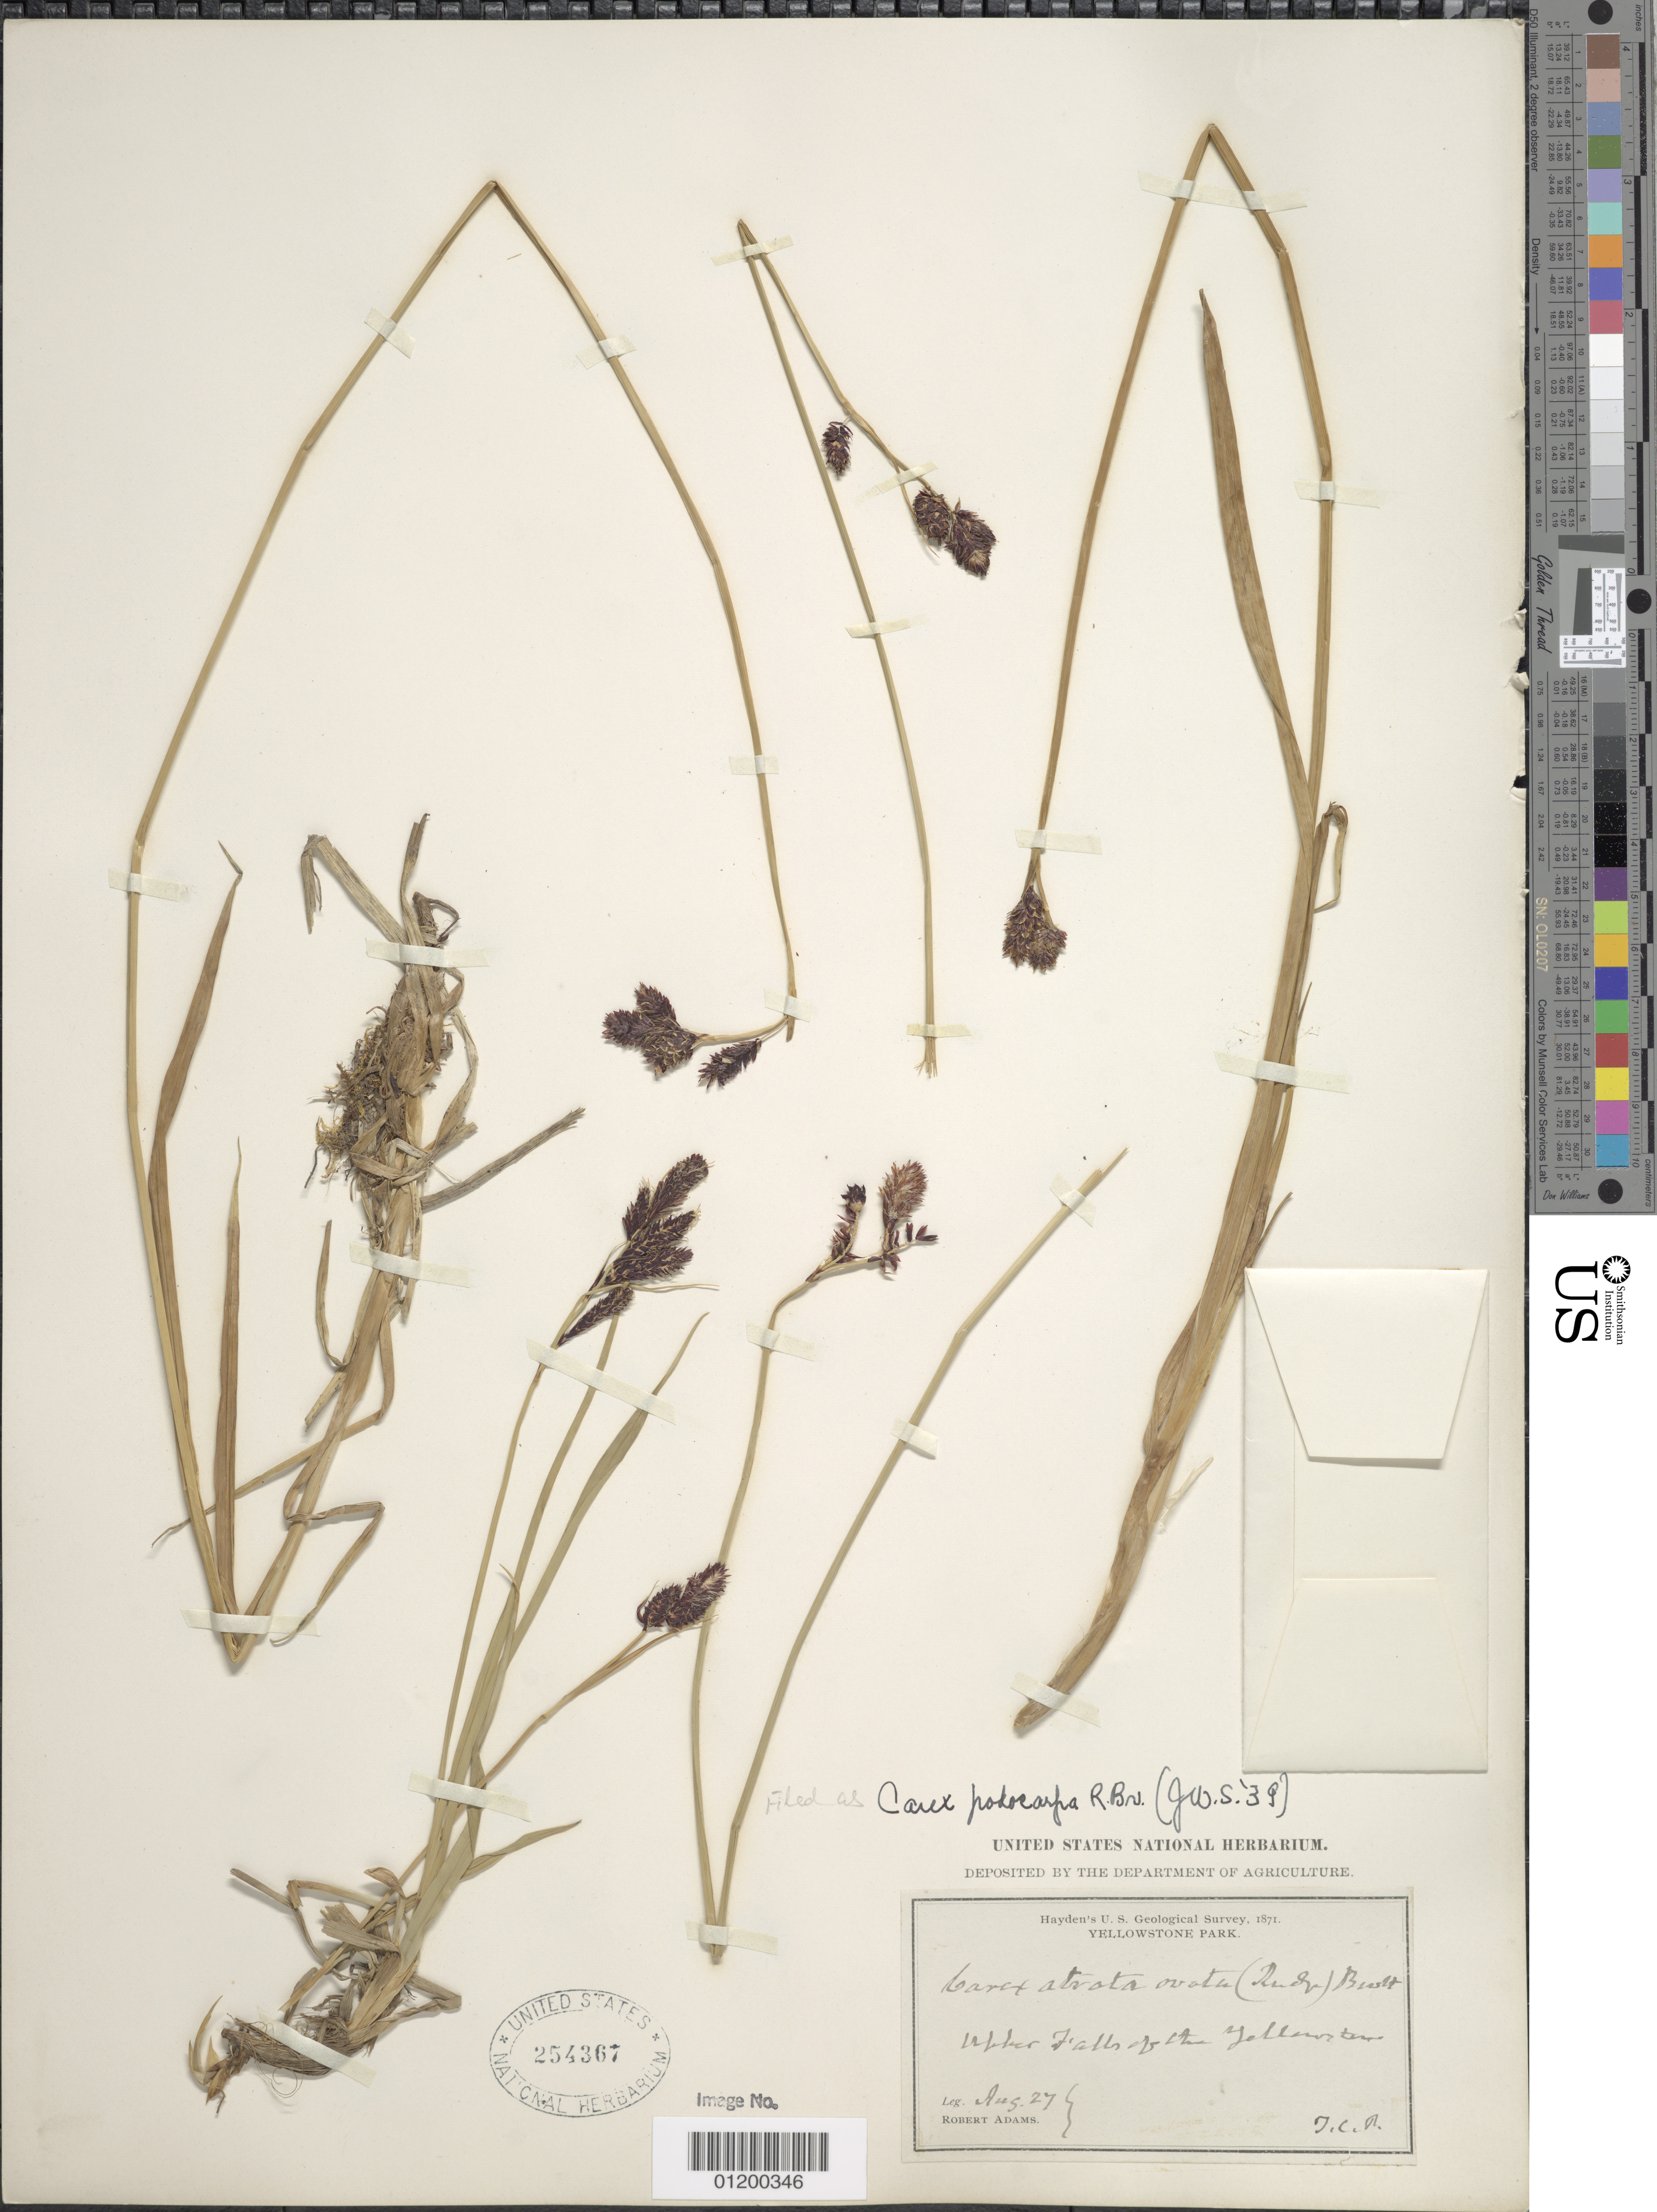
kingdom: Plantae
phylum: Tracheophyta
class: Liliopsida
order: Poales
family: Cyperaceae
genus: Carex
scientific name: Carex podocarpa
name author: R. Br.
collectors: R. Adams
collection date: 1871-08-27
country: United States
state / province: Wyoming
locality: Upper Falls of the Yellowstone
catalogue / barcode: US 254367